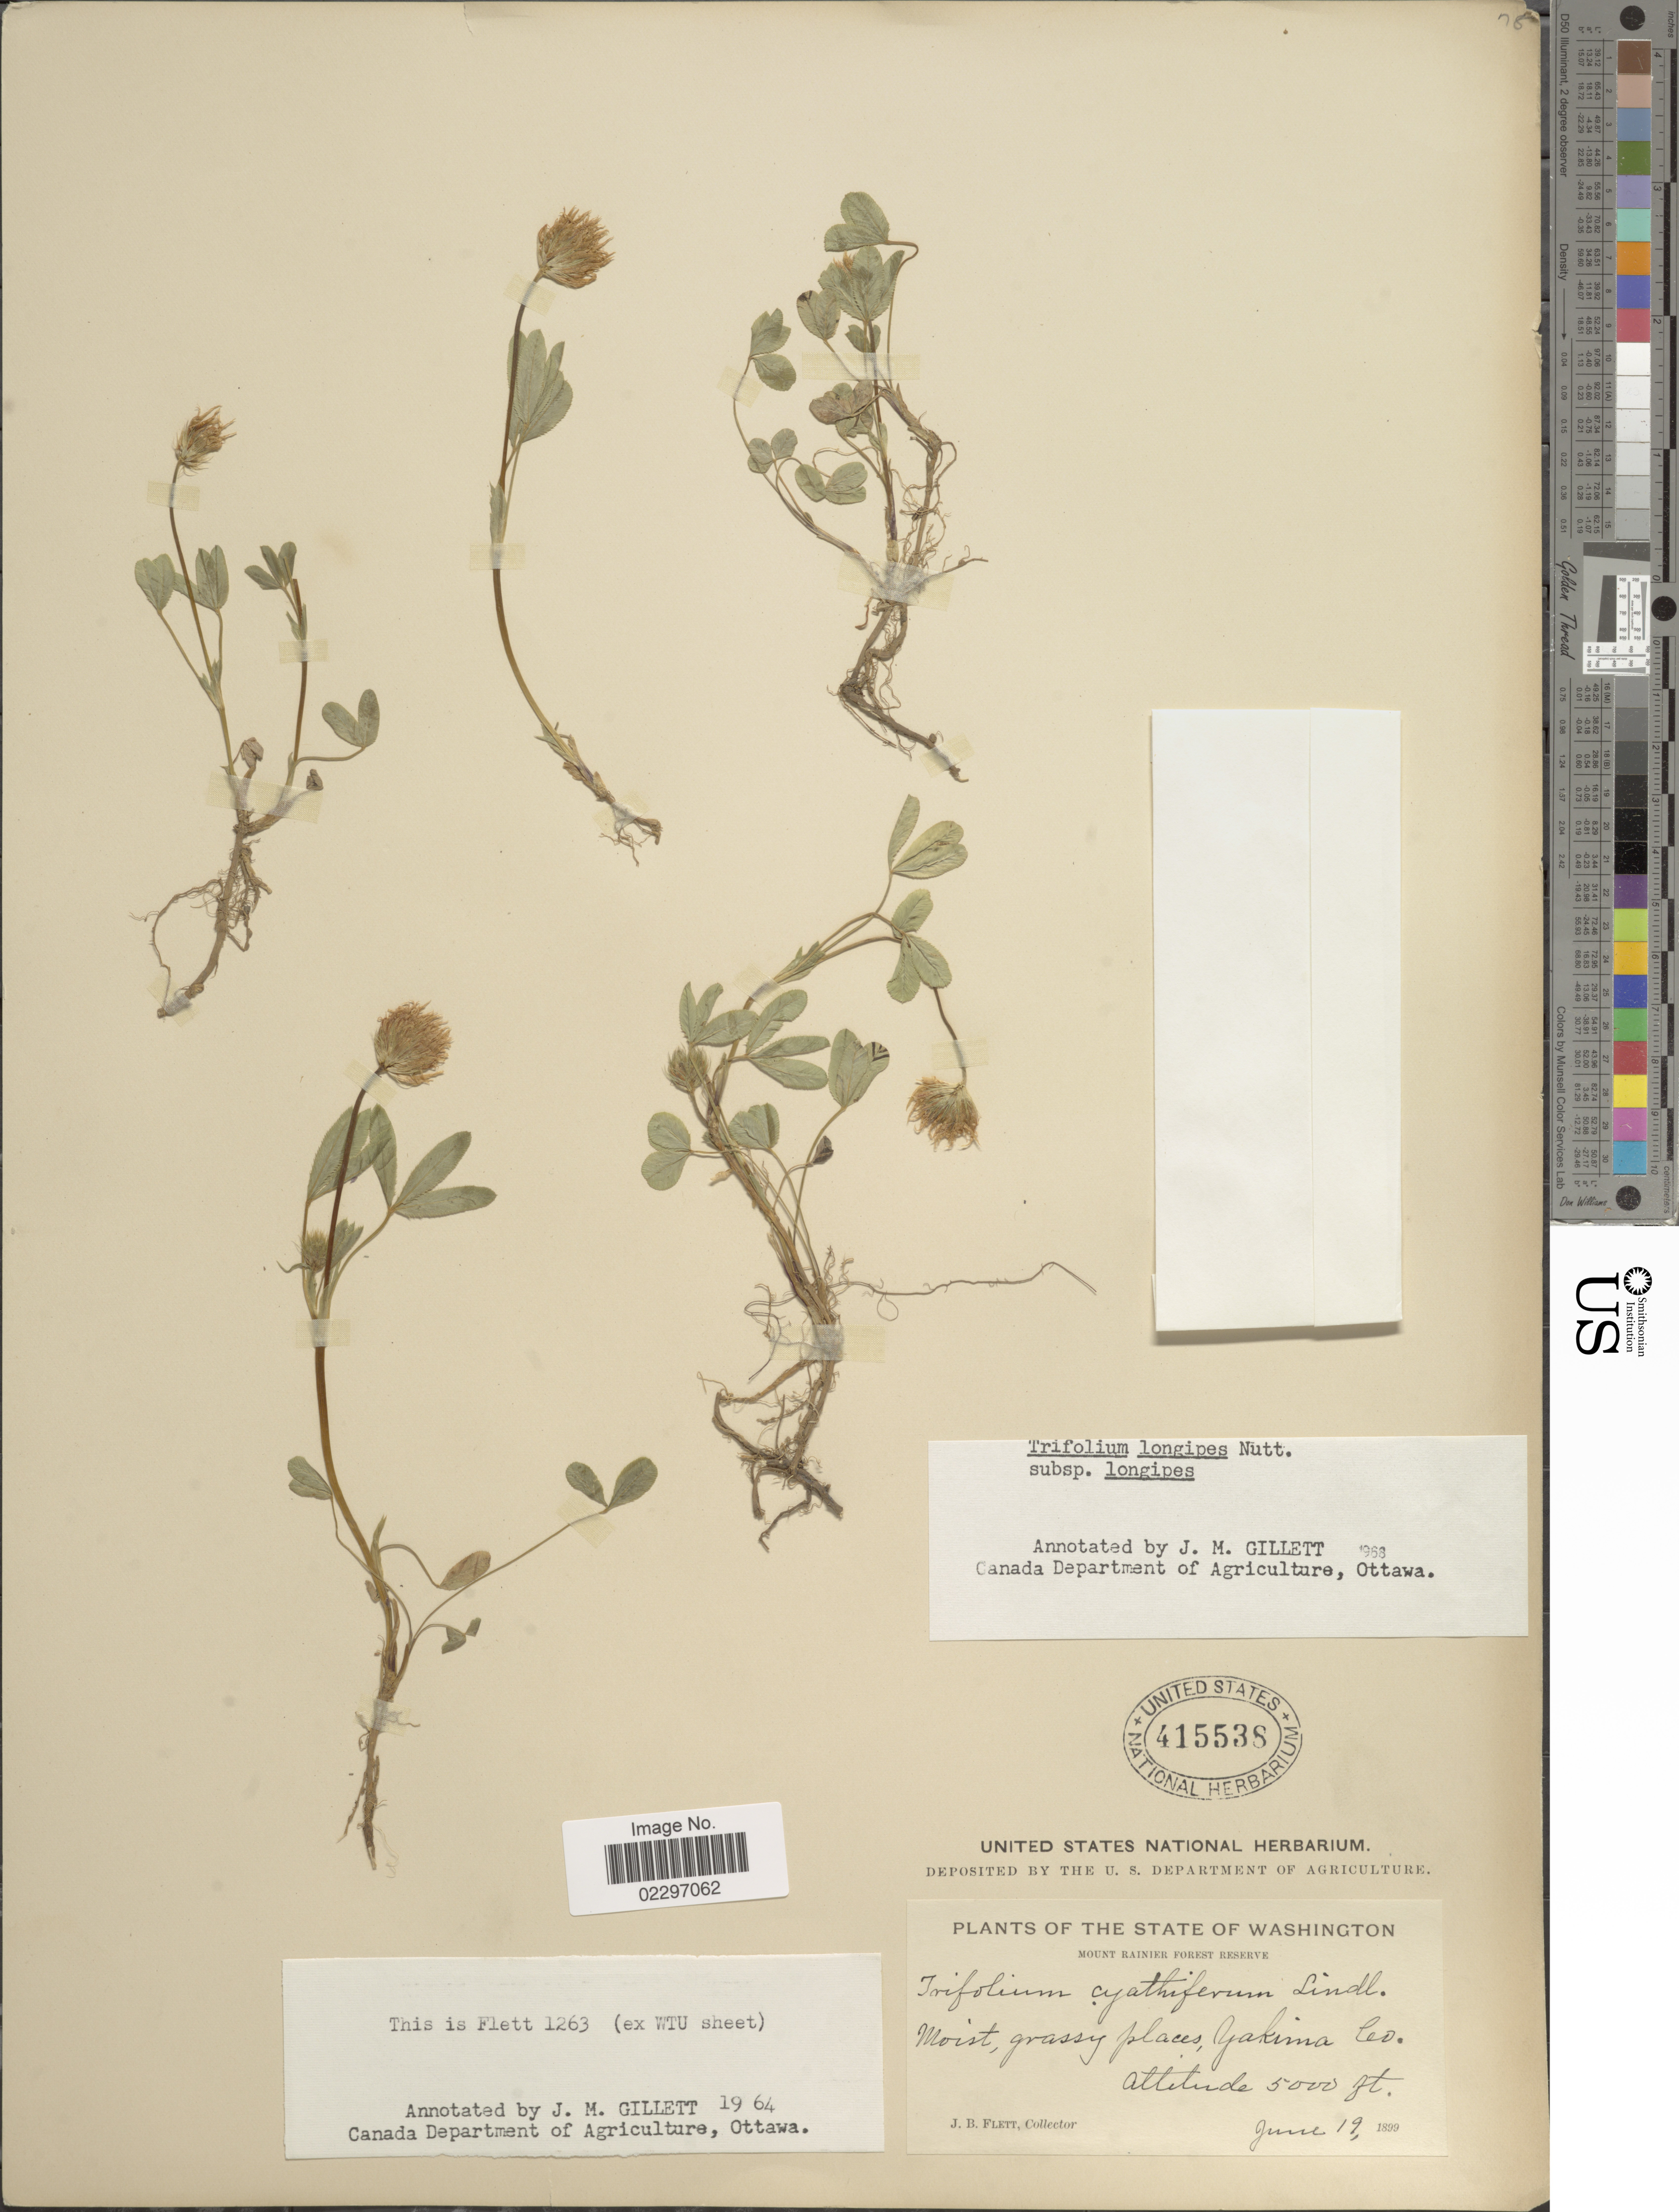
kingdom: Plantae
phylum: Tracheophyta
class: Magnoliopsida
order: Fabales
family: Fabaceae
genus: Trifolium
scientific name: Trifolium longipes subsp. longipes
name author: Nutt.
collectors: J. Flett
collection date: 1899-06-19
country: United States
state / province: Washington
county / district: Yakima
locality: Mount Rainier Forest Reserve. Moist, grassy places, Yakima Co.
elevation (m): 1524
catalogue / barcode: US 415538